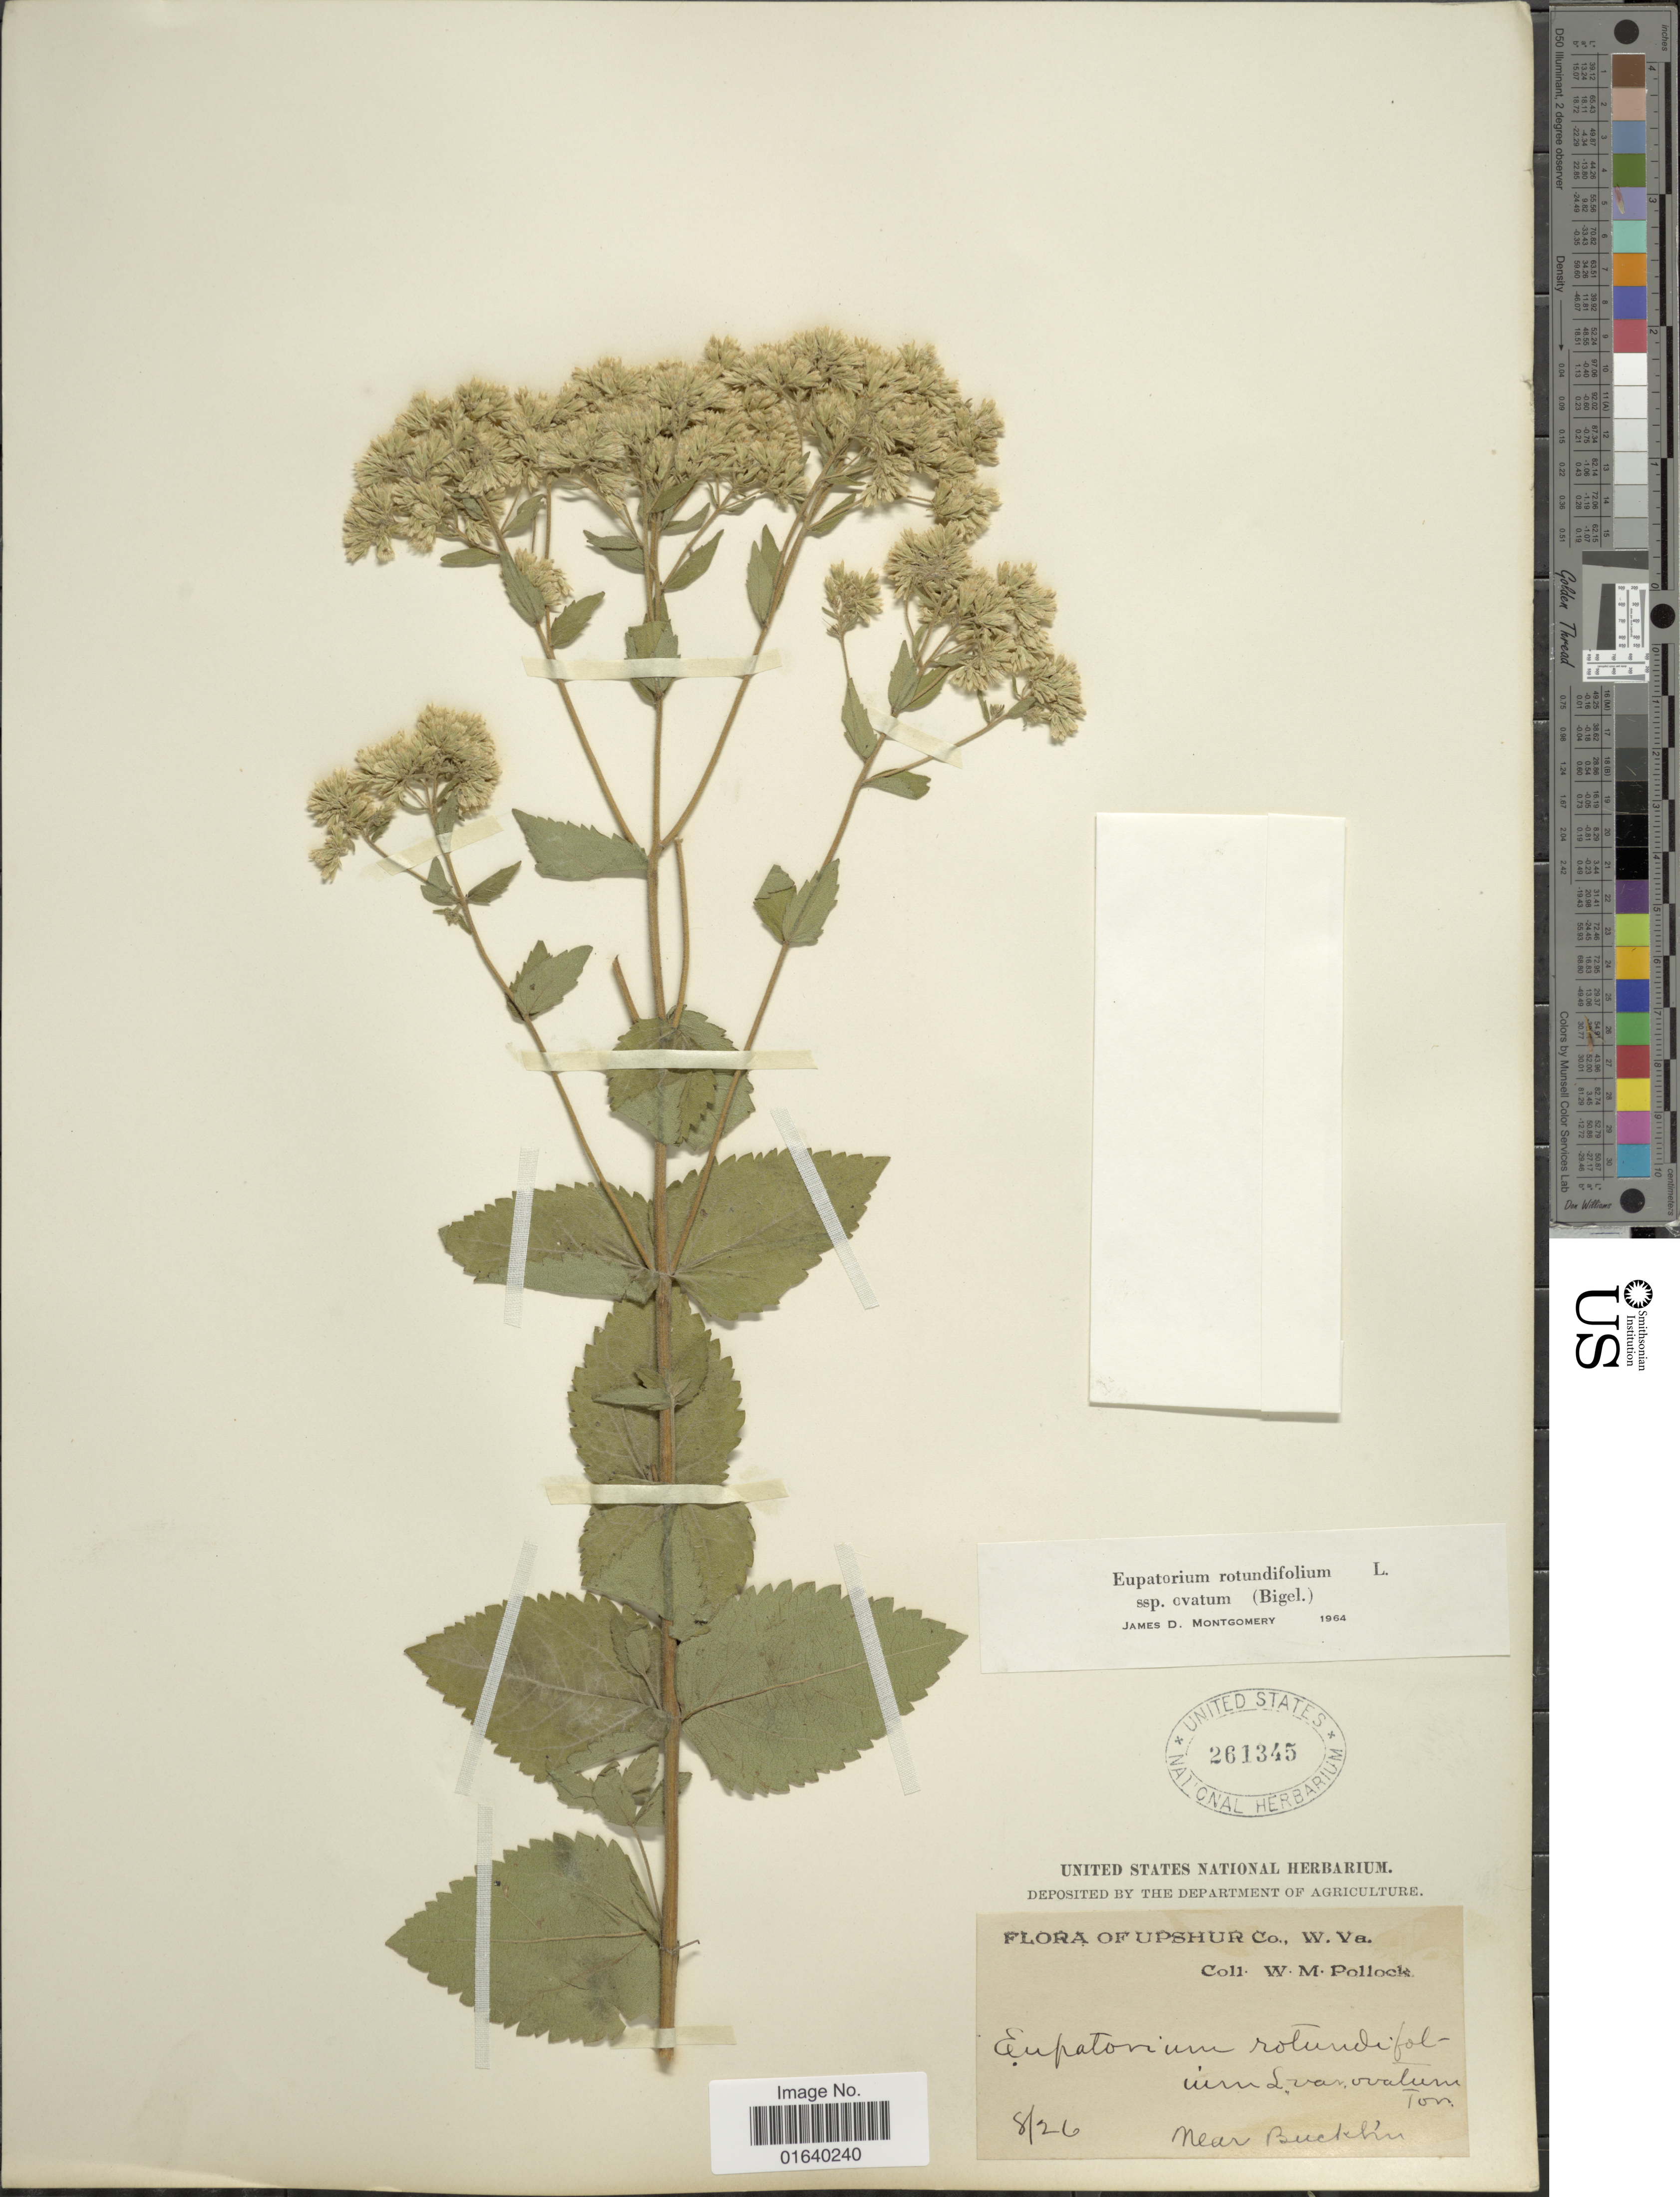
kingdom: Plantae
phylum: Tracheophyta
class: Magnoliopsida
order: Asterales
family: Asteraceae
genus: Eupatorium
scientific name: Eupatorium rotundifolium var. ovatum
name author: (Bigelow) J.D. Montgom. & Fairbrothers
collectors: W. M. Pollock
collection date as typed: Transcribed d/m/y: /8/26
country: United States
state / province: West Virginia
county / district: Upshur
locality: Near Bucklin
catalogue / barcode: US 261345